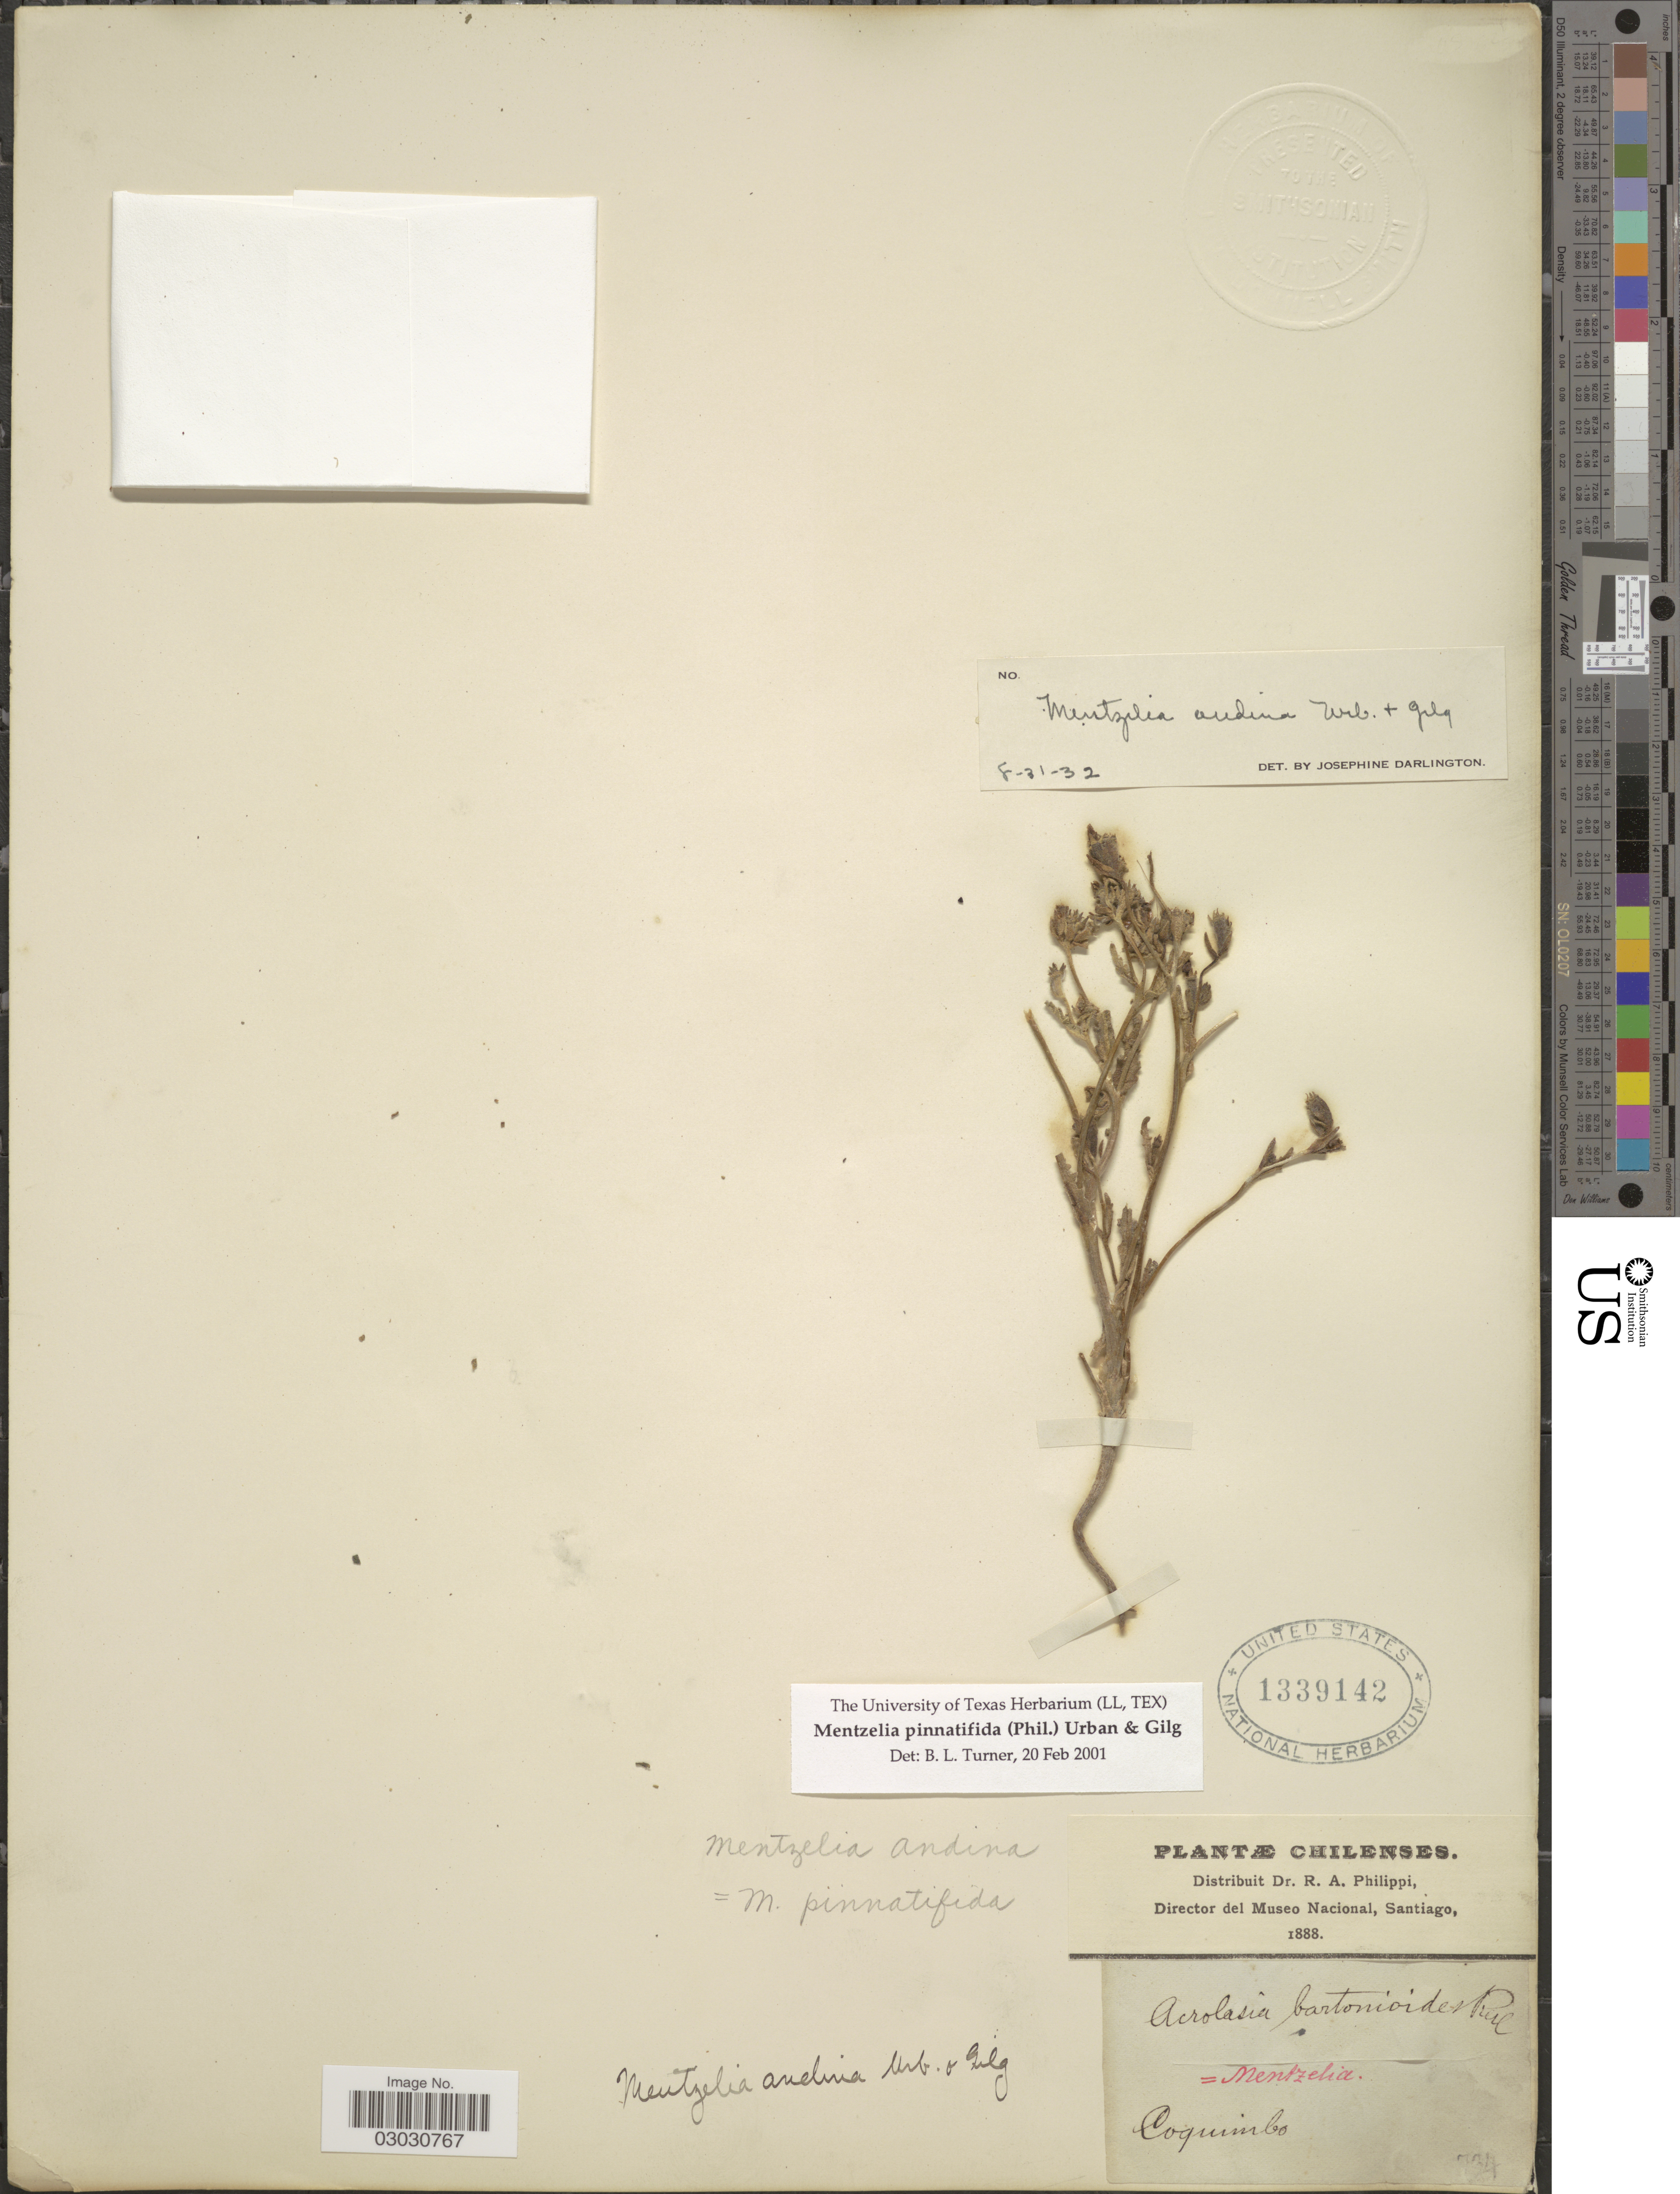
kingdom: Plantae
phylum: Tracheophyta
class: Magnoliopsida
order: Cornales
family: Loasaceae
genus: Mentzelia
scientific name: Mentzelia pinnatifida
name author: Urb. & Gilg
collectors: R. A. Philippi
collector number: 734*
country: Chile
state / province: Coquimbo (IV)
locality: Coquimbo.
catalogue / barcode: US 1339142